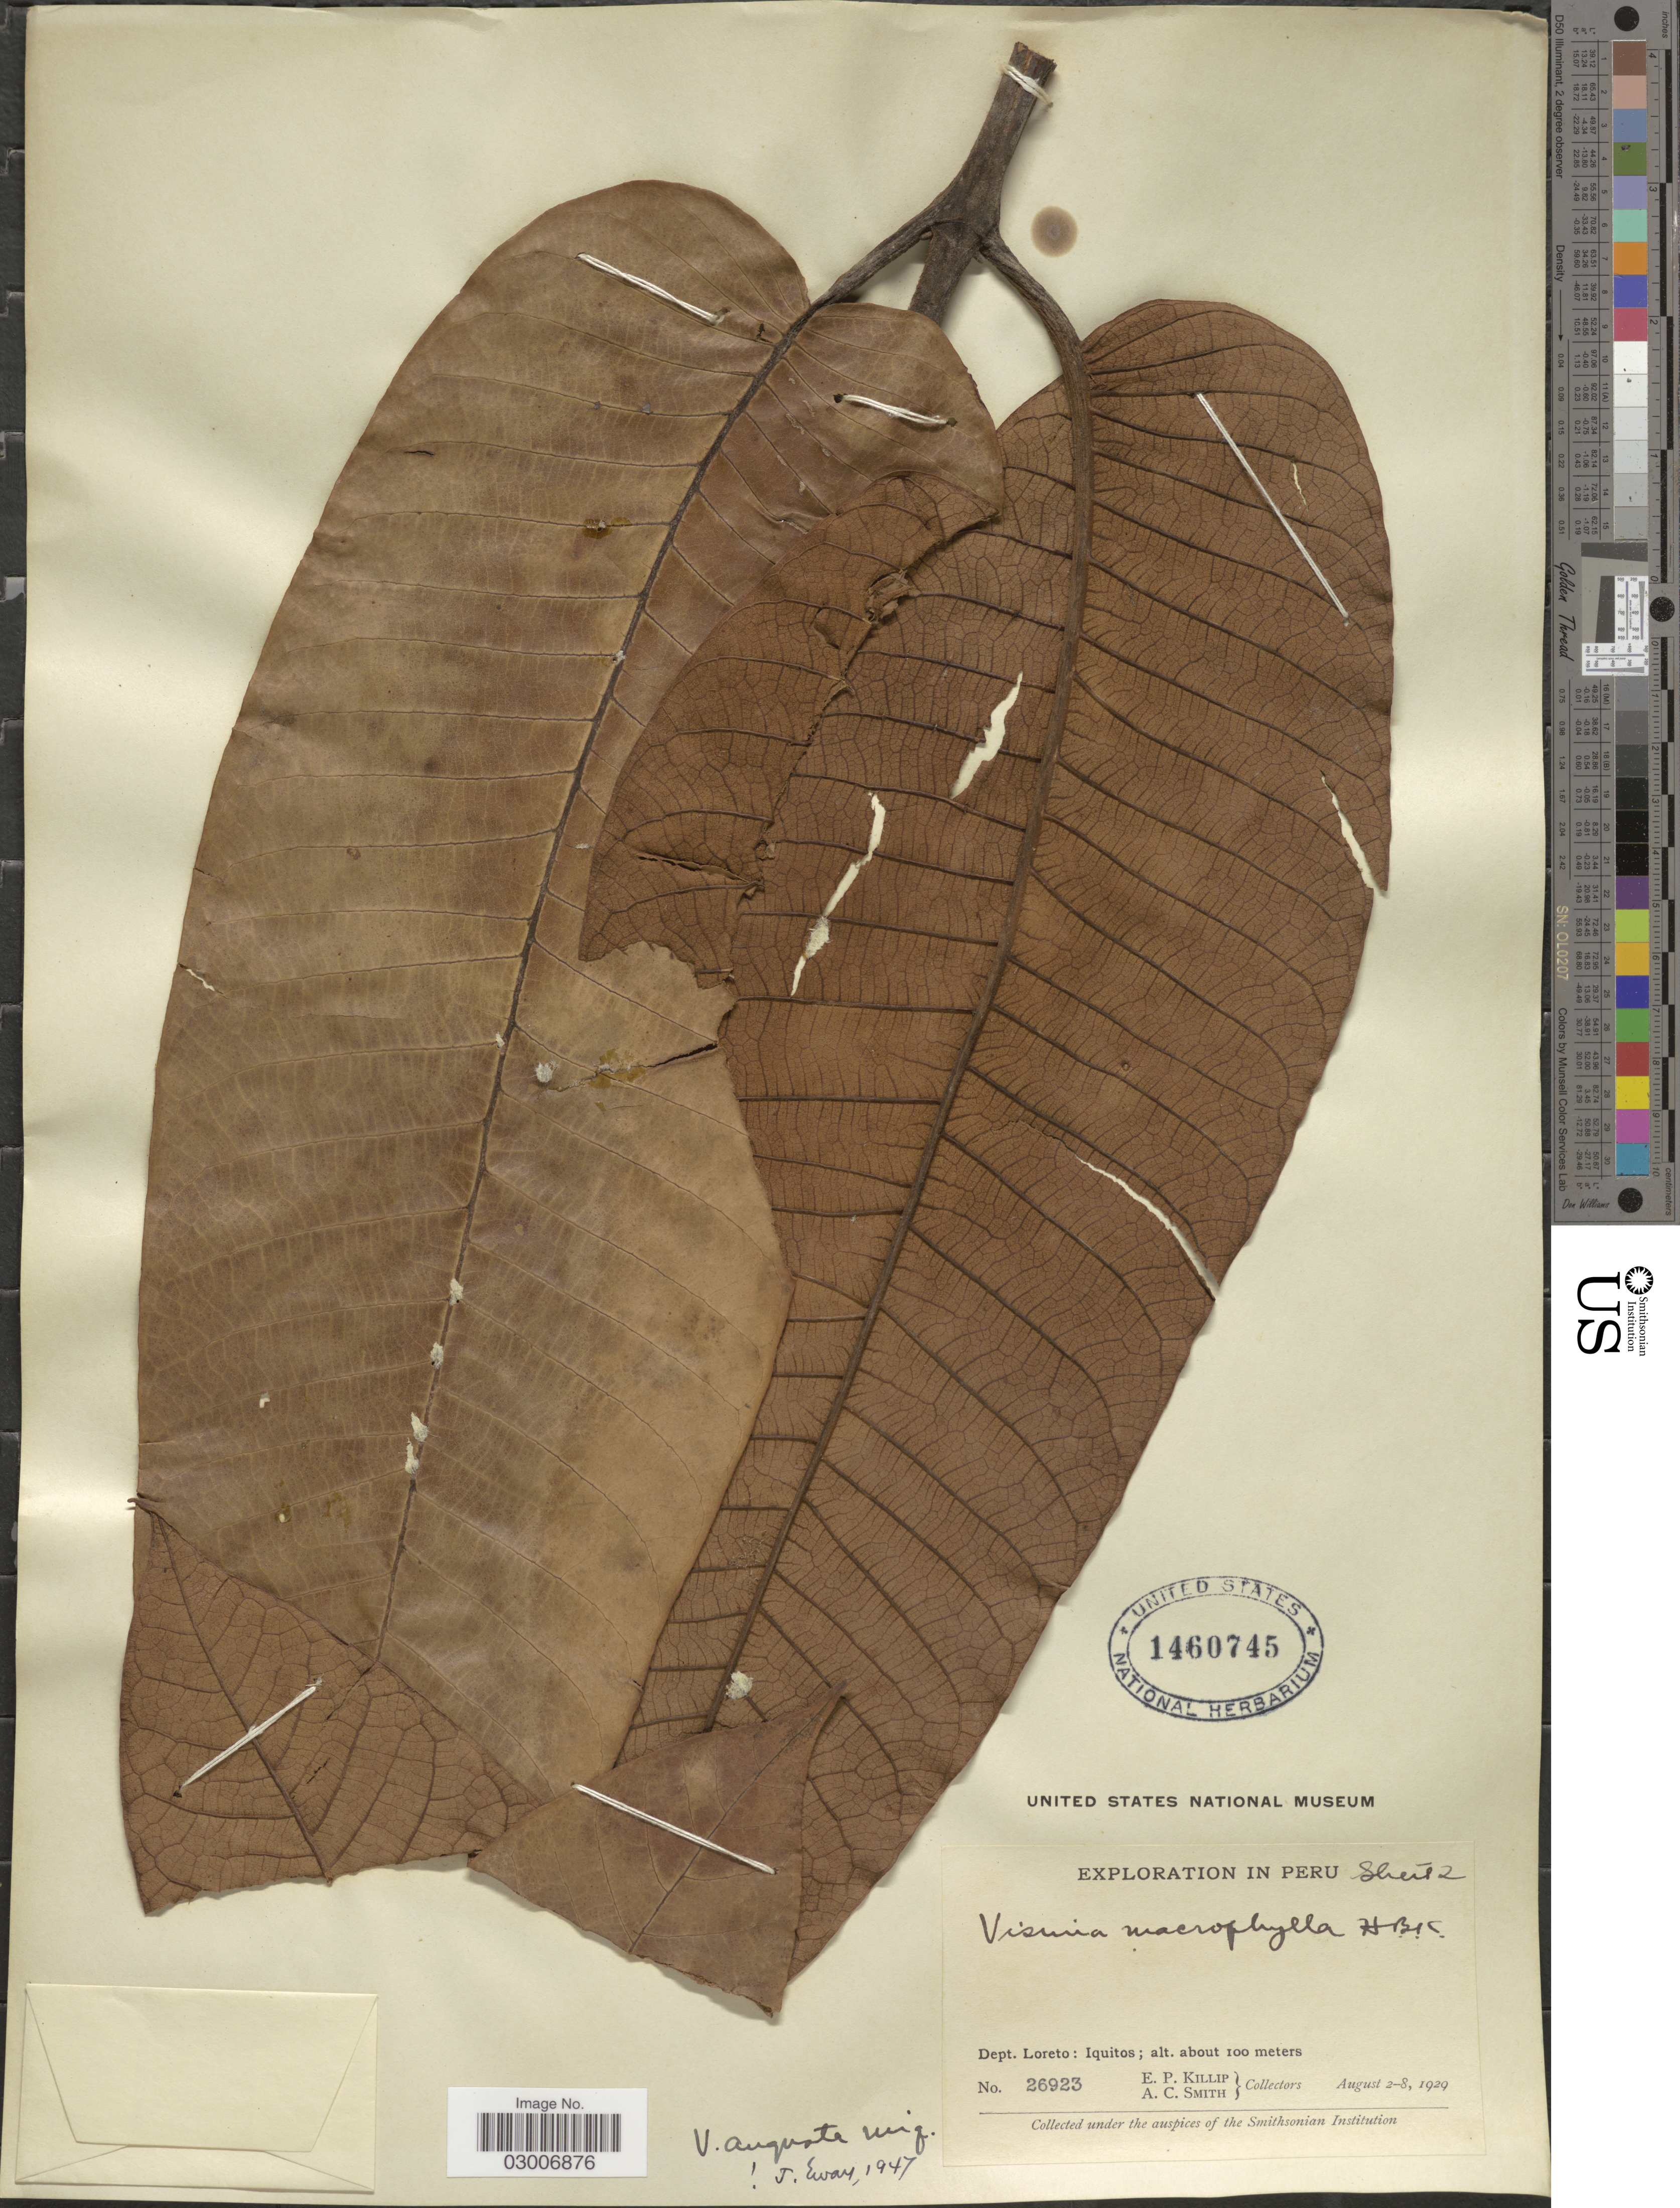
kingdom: Plantae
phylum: Tracheophyta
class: Magnoliopsida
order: Malpighiales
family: Hypericaceae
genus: Vismia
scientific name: Vismia macrophylla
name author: Kunth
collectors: E. P. Killip & A. C. Smith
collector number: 26923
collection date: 1929-08-02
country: Peru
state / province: Loreto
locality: Dept. Loreto: Iquitos.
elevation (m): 100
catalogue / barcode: US 1460745